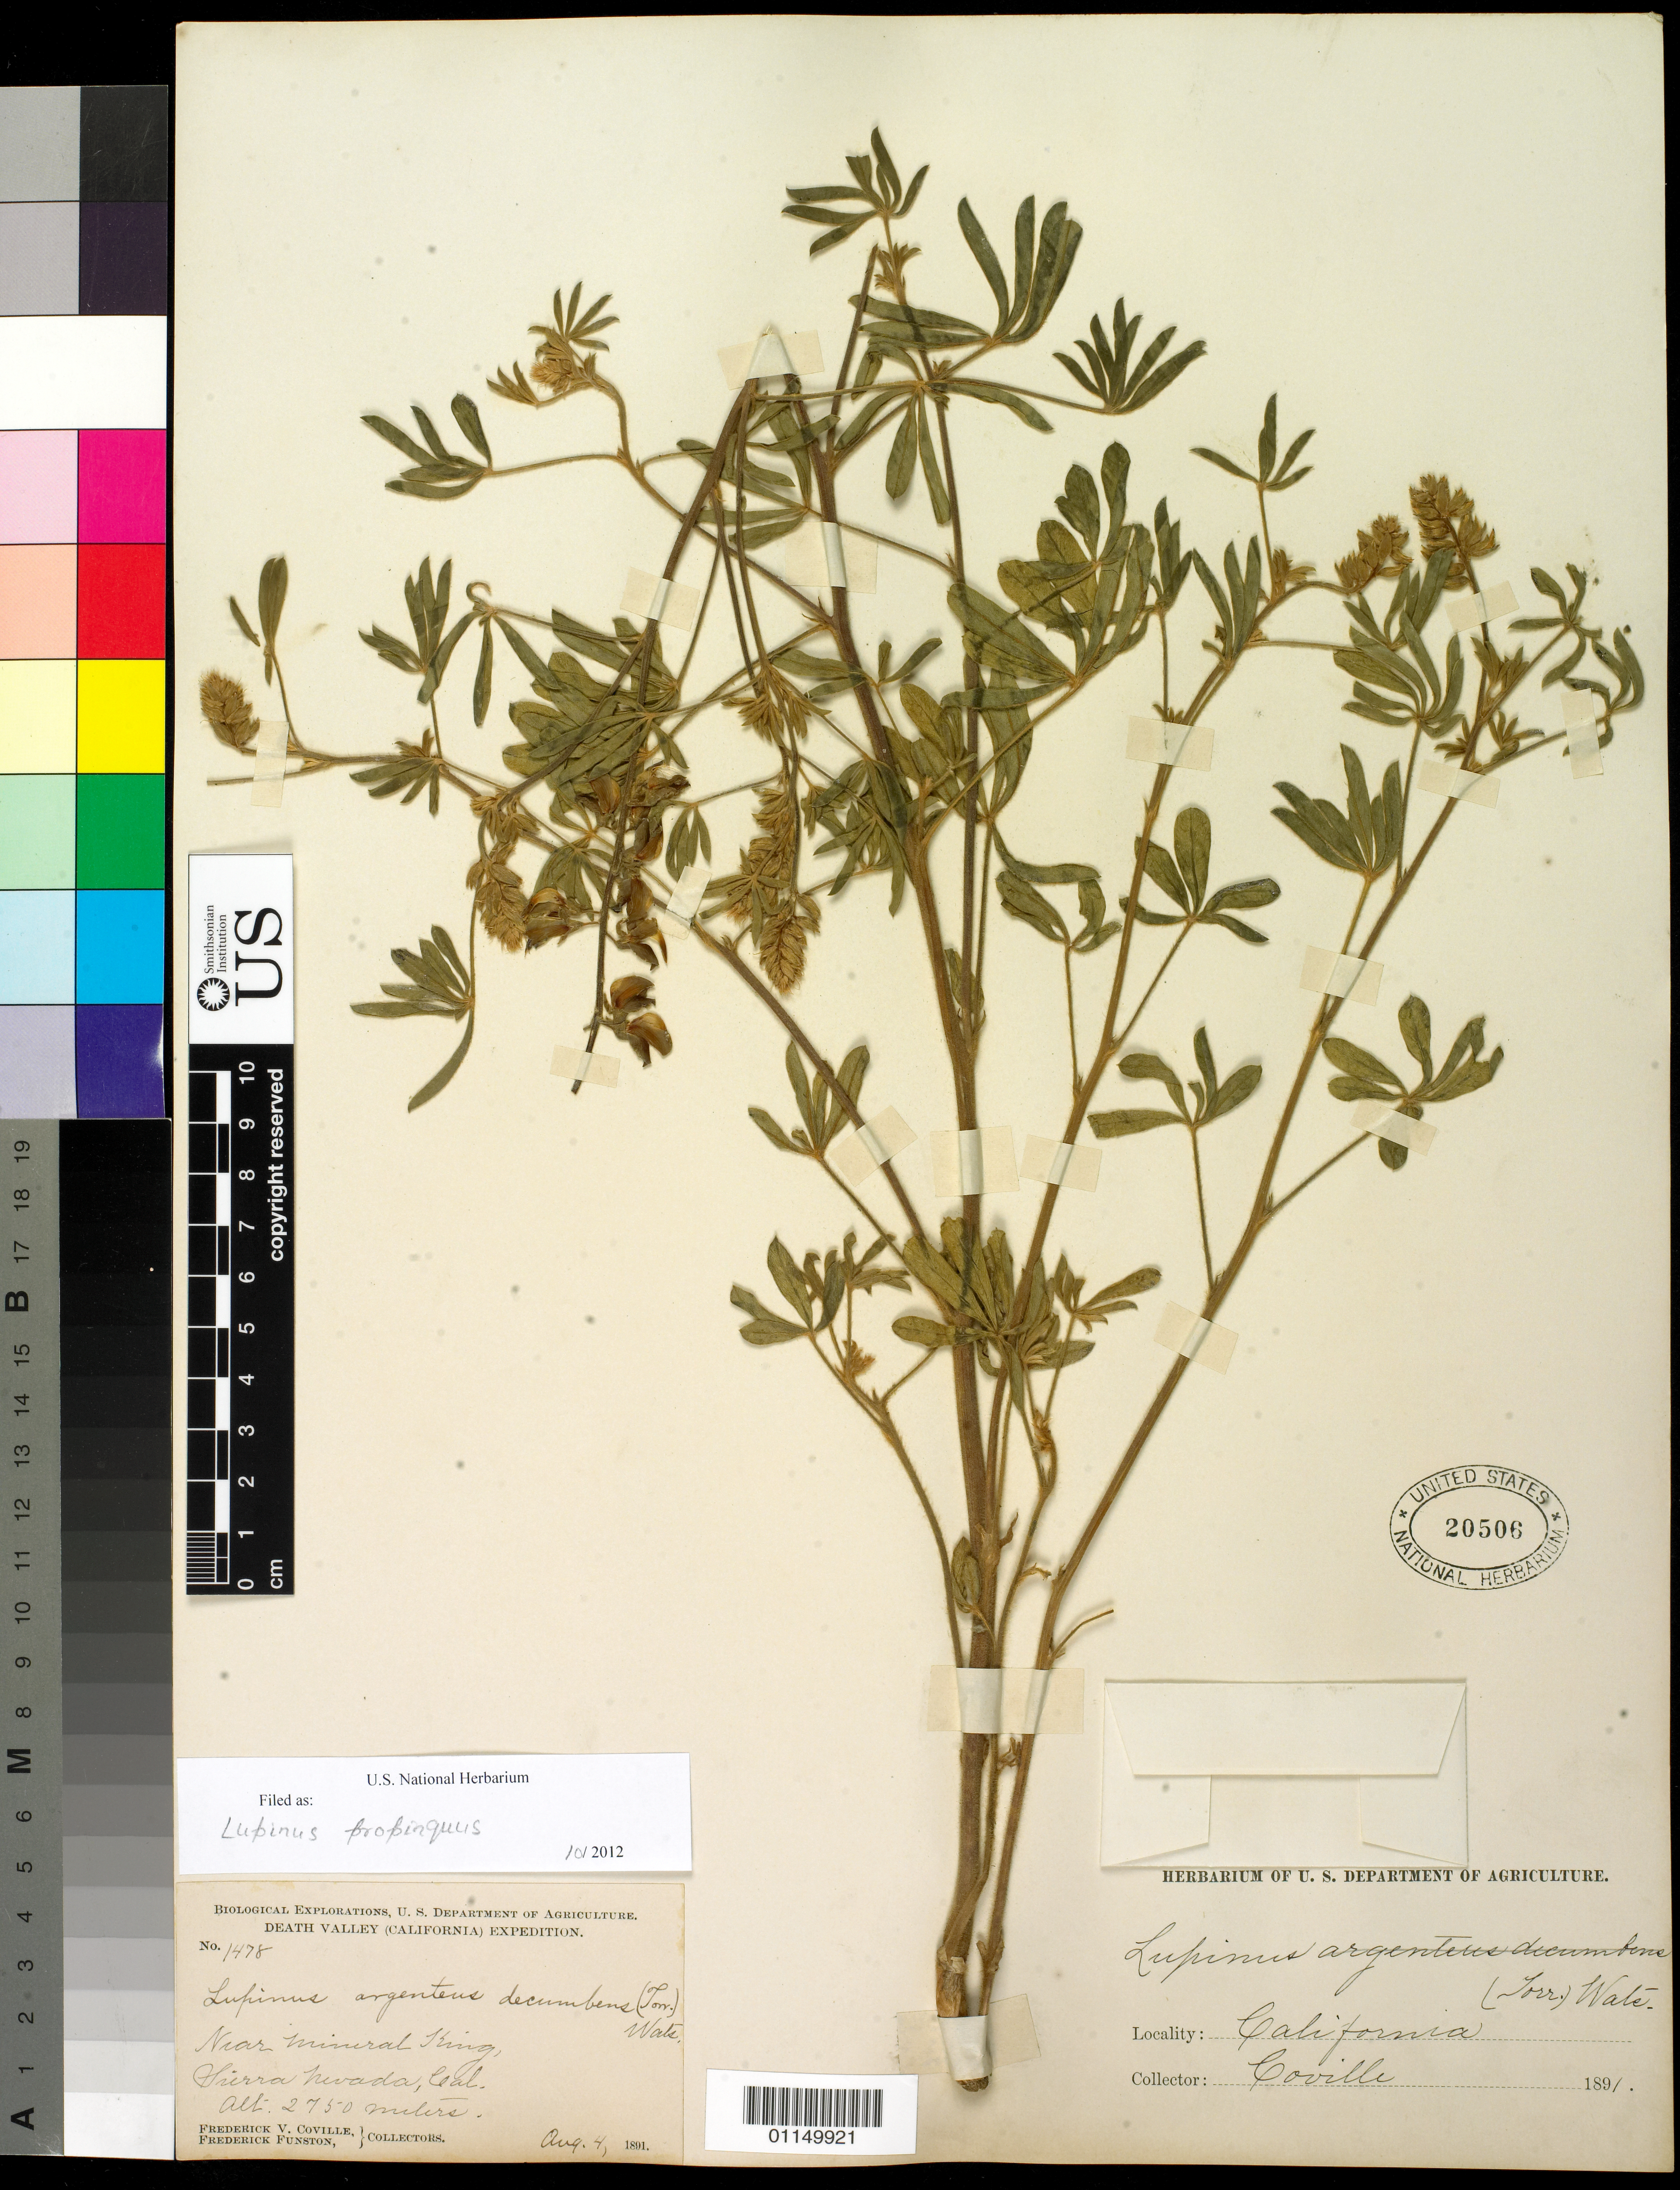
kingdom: Plantae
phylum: Tracheophyta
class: Magnoliopsida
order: Fabales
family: Fabaceae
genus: Lupinus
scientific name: Lupinus propinquus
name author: Greene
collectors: F. V. Coville & F. Funston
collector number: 1478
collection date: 1891-08-04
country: United States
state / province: California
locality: Near Mineral King, Sierra Nevada.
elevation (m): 2750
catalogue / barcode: US 20506